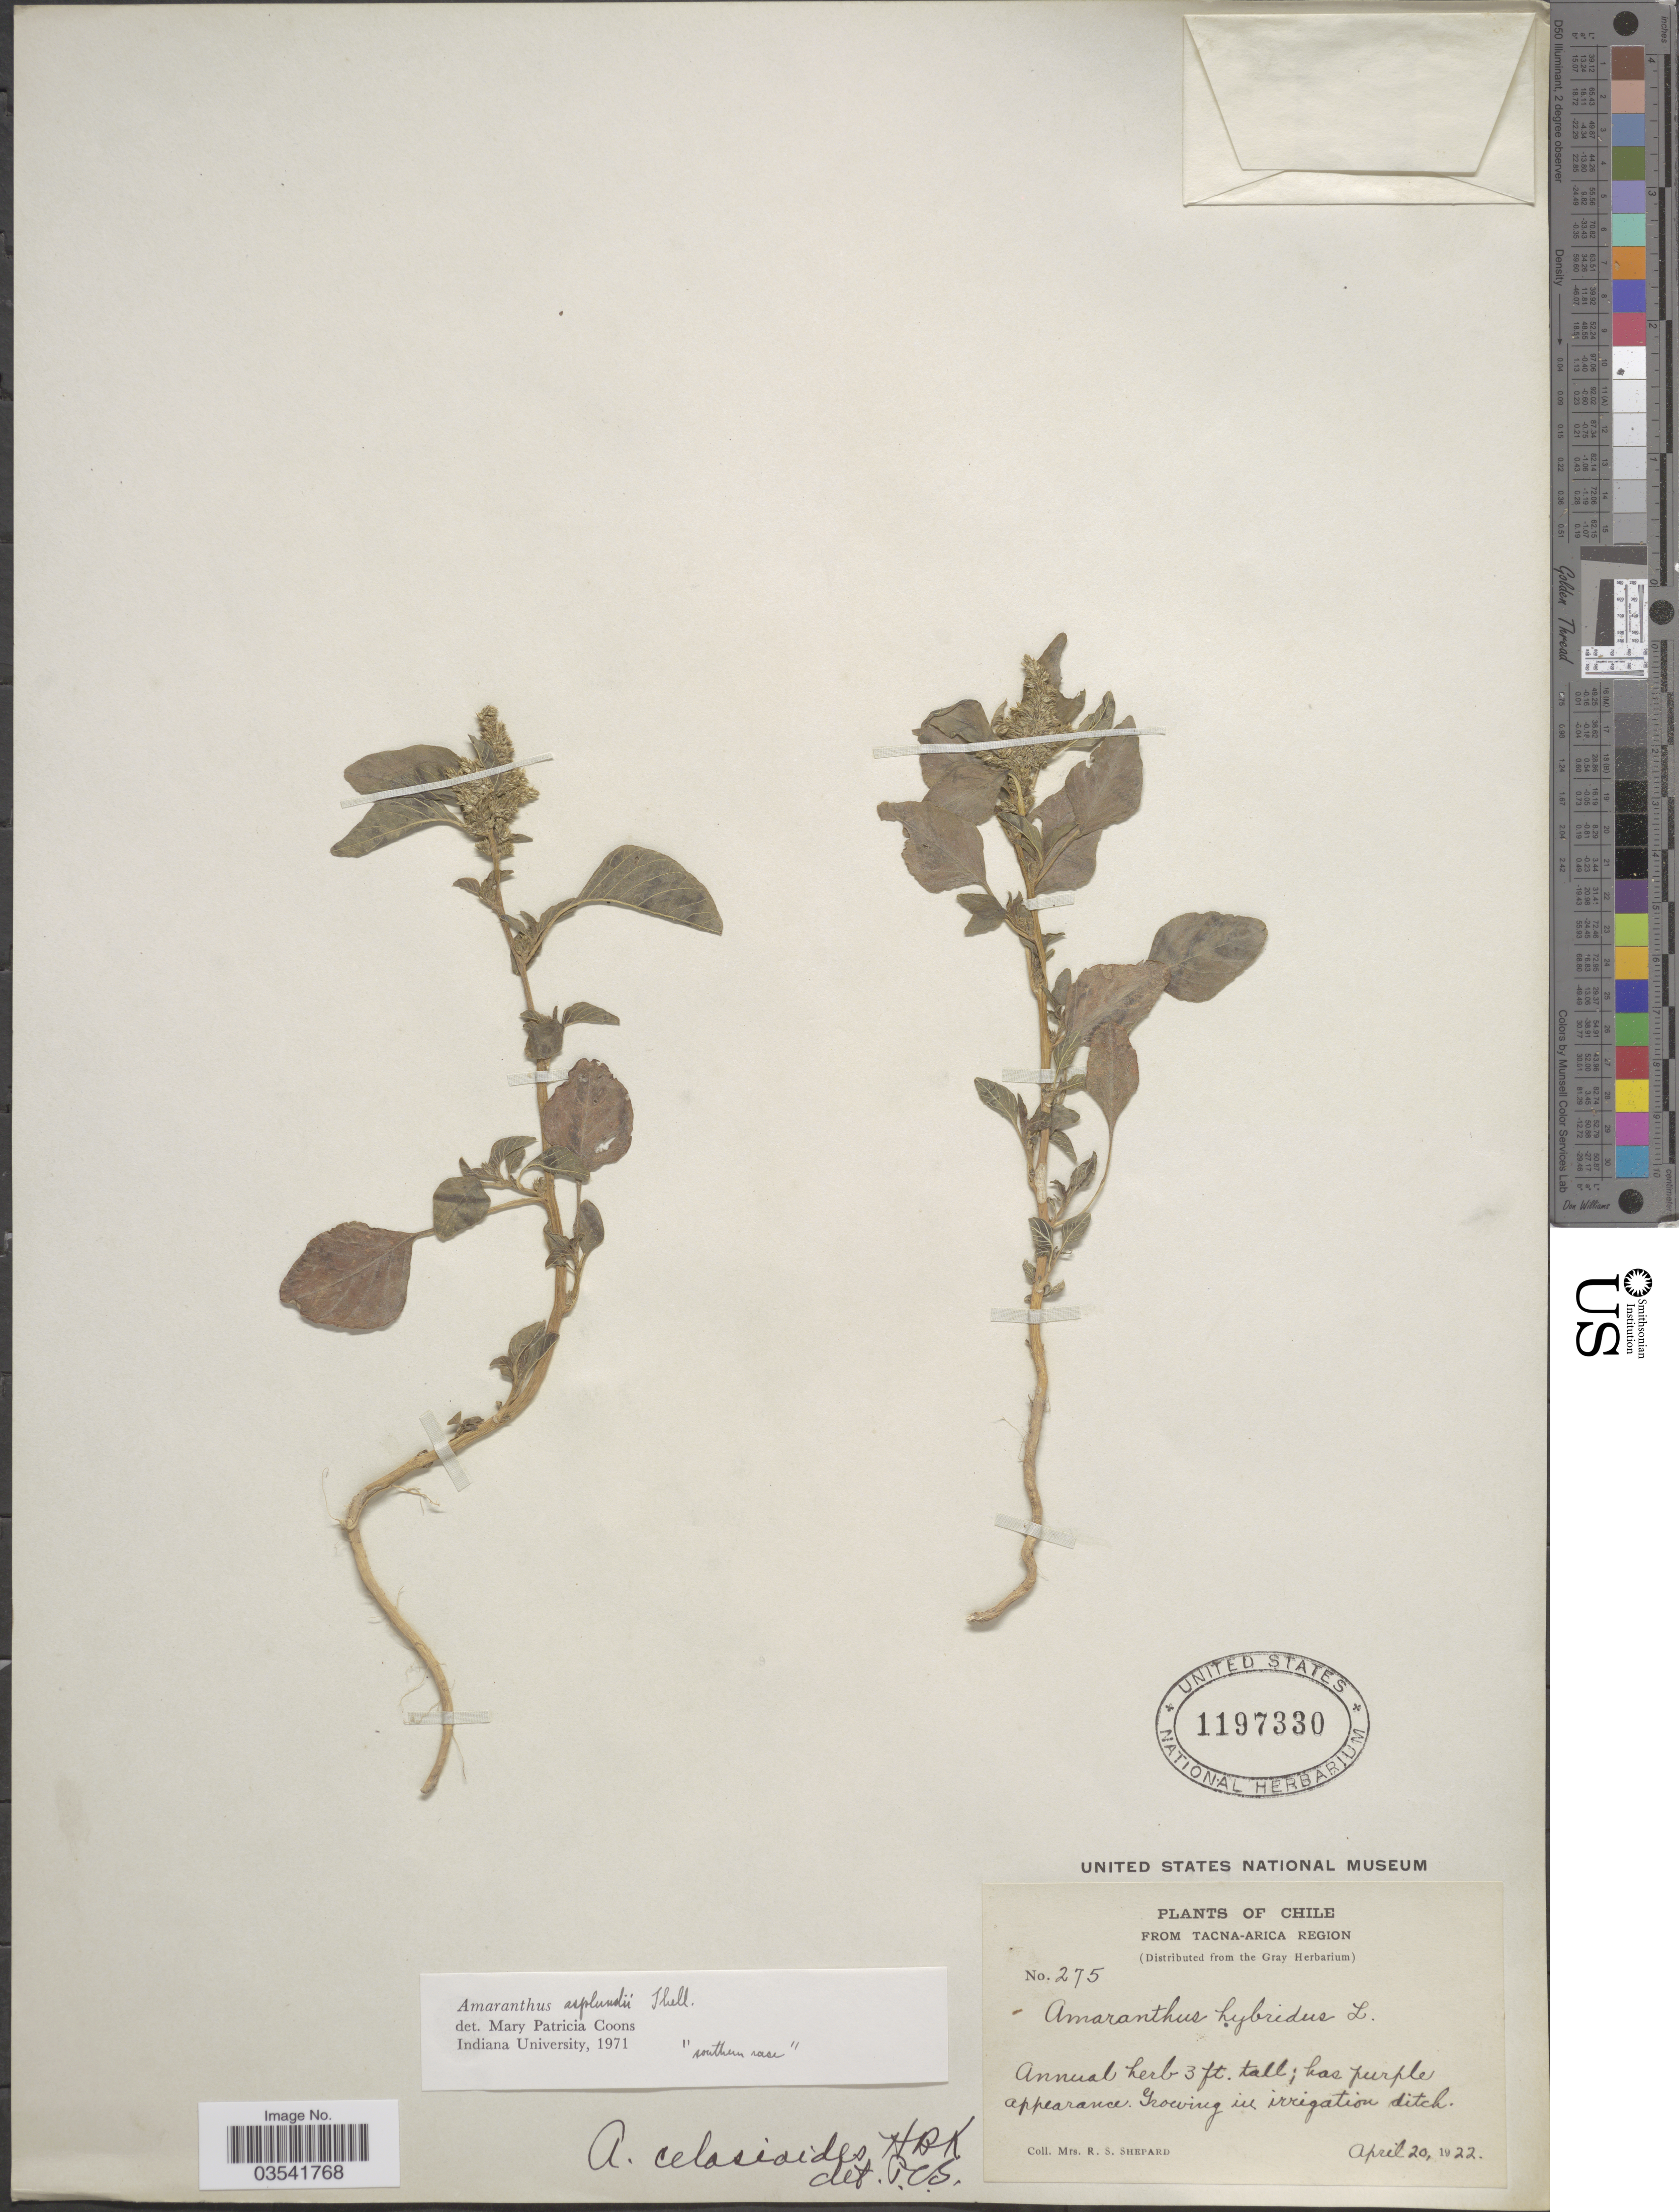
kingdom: Plantae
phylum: Tracheophyta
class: Magnoliopsida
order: Caryophyllales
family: Amaranthaceae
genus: Amaranthus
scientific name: Amaranthus asplundii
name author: Thell.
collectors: R. Shepard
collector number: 275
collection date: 1922-04-20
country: Chile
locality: From Tacna-Arica Region.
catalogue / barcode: US 1197330